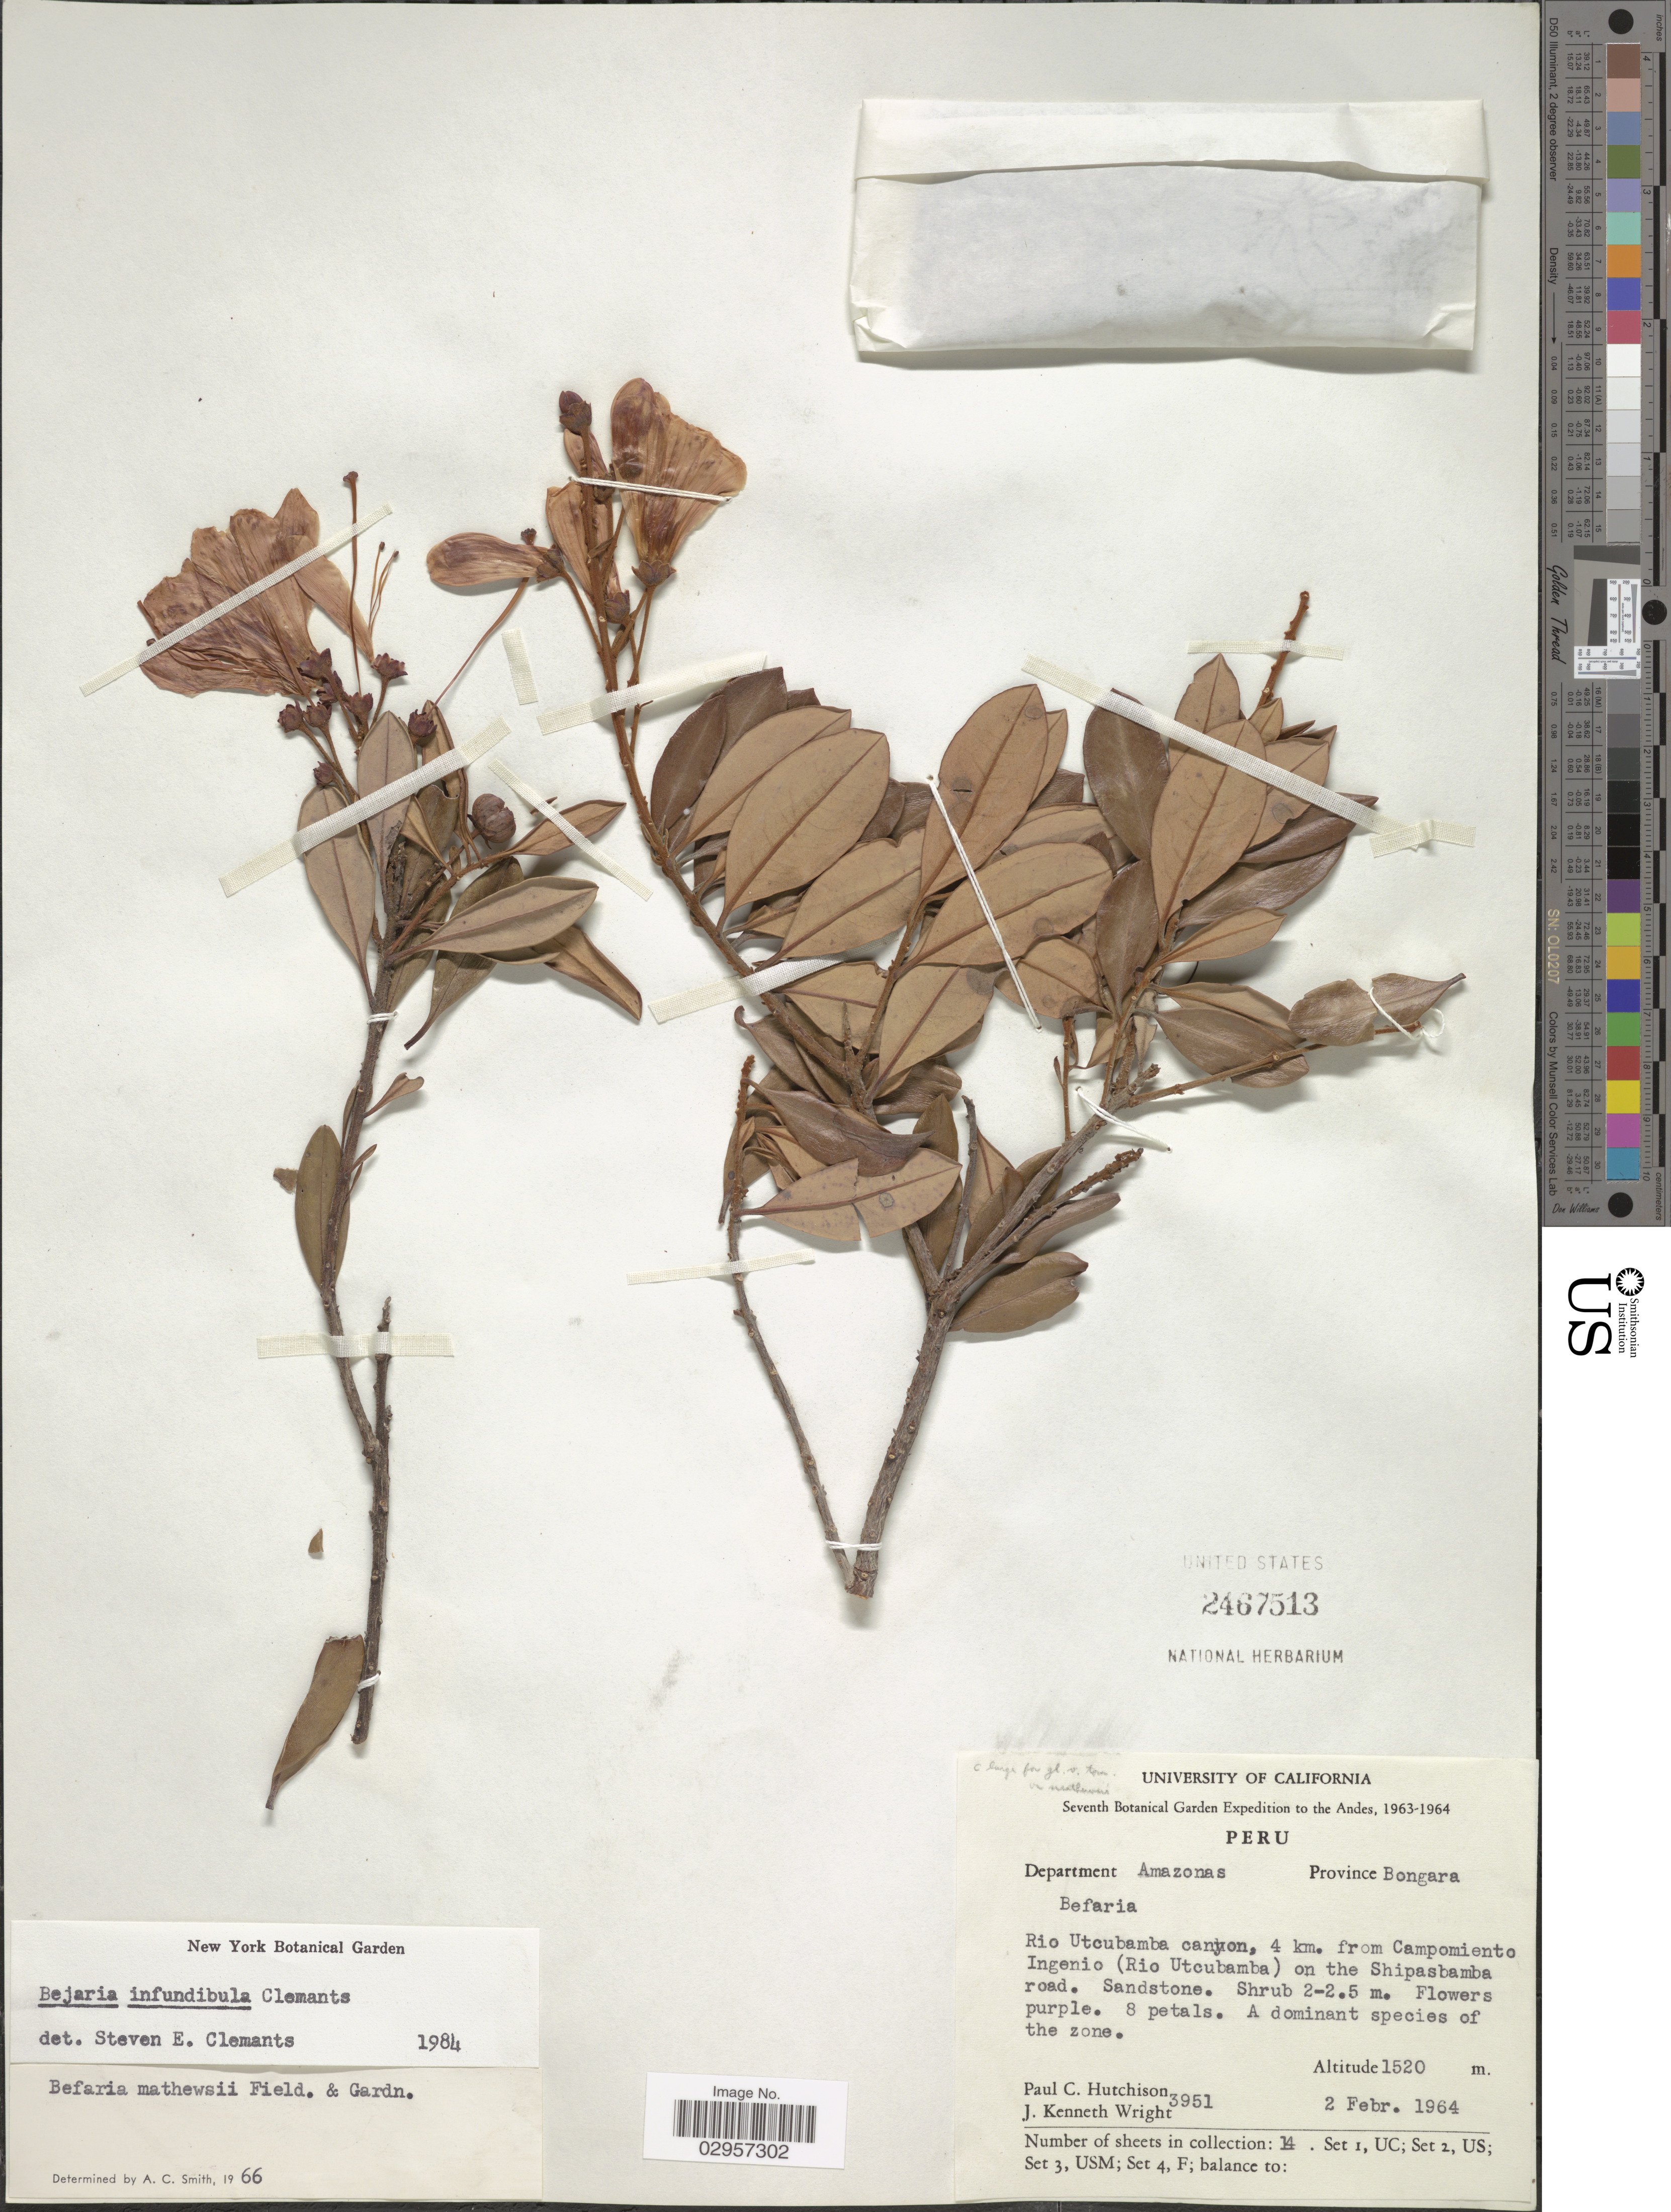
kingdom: Plantae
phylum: Tracheophyta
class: Magnoliopsida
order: Ericales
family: Ericaceae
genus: Befaria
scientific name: Befaria infundibula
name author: Clemants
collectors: P. C. Hutchison & J. K. Wright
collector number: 3951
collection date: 1964-02-02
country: Peru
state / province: Amazonas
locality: The Andes, Department Amazonas, Province Bongara, Rio Utcubamba canyon, 4 km. from Campomiento Ingenio (Rio Utcubamba) on the Shipasbamba road.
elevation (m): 1520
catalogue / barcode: US 2467513